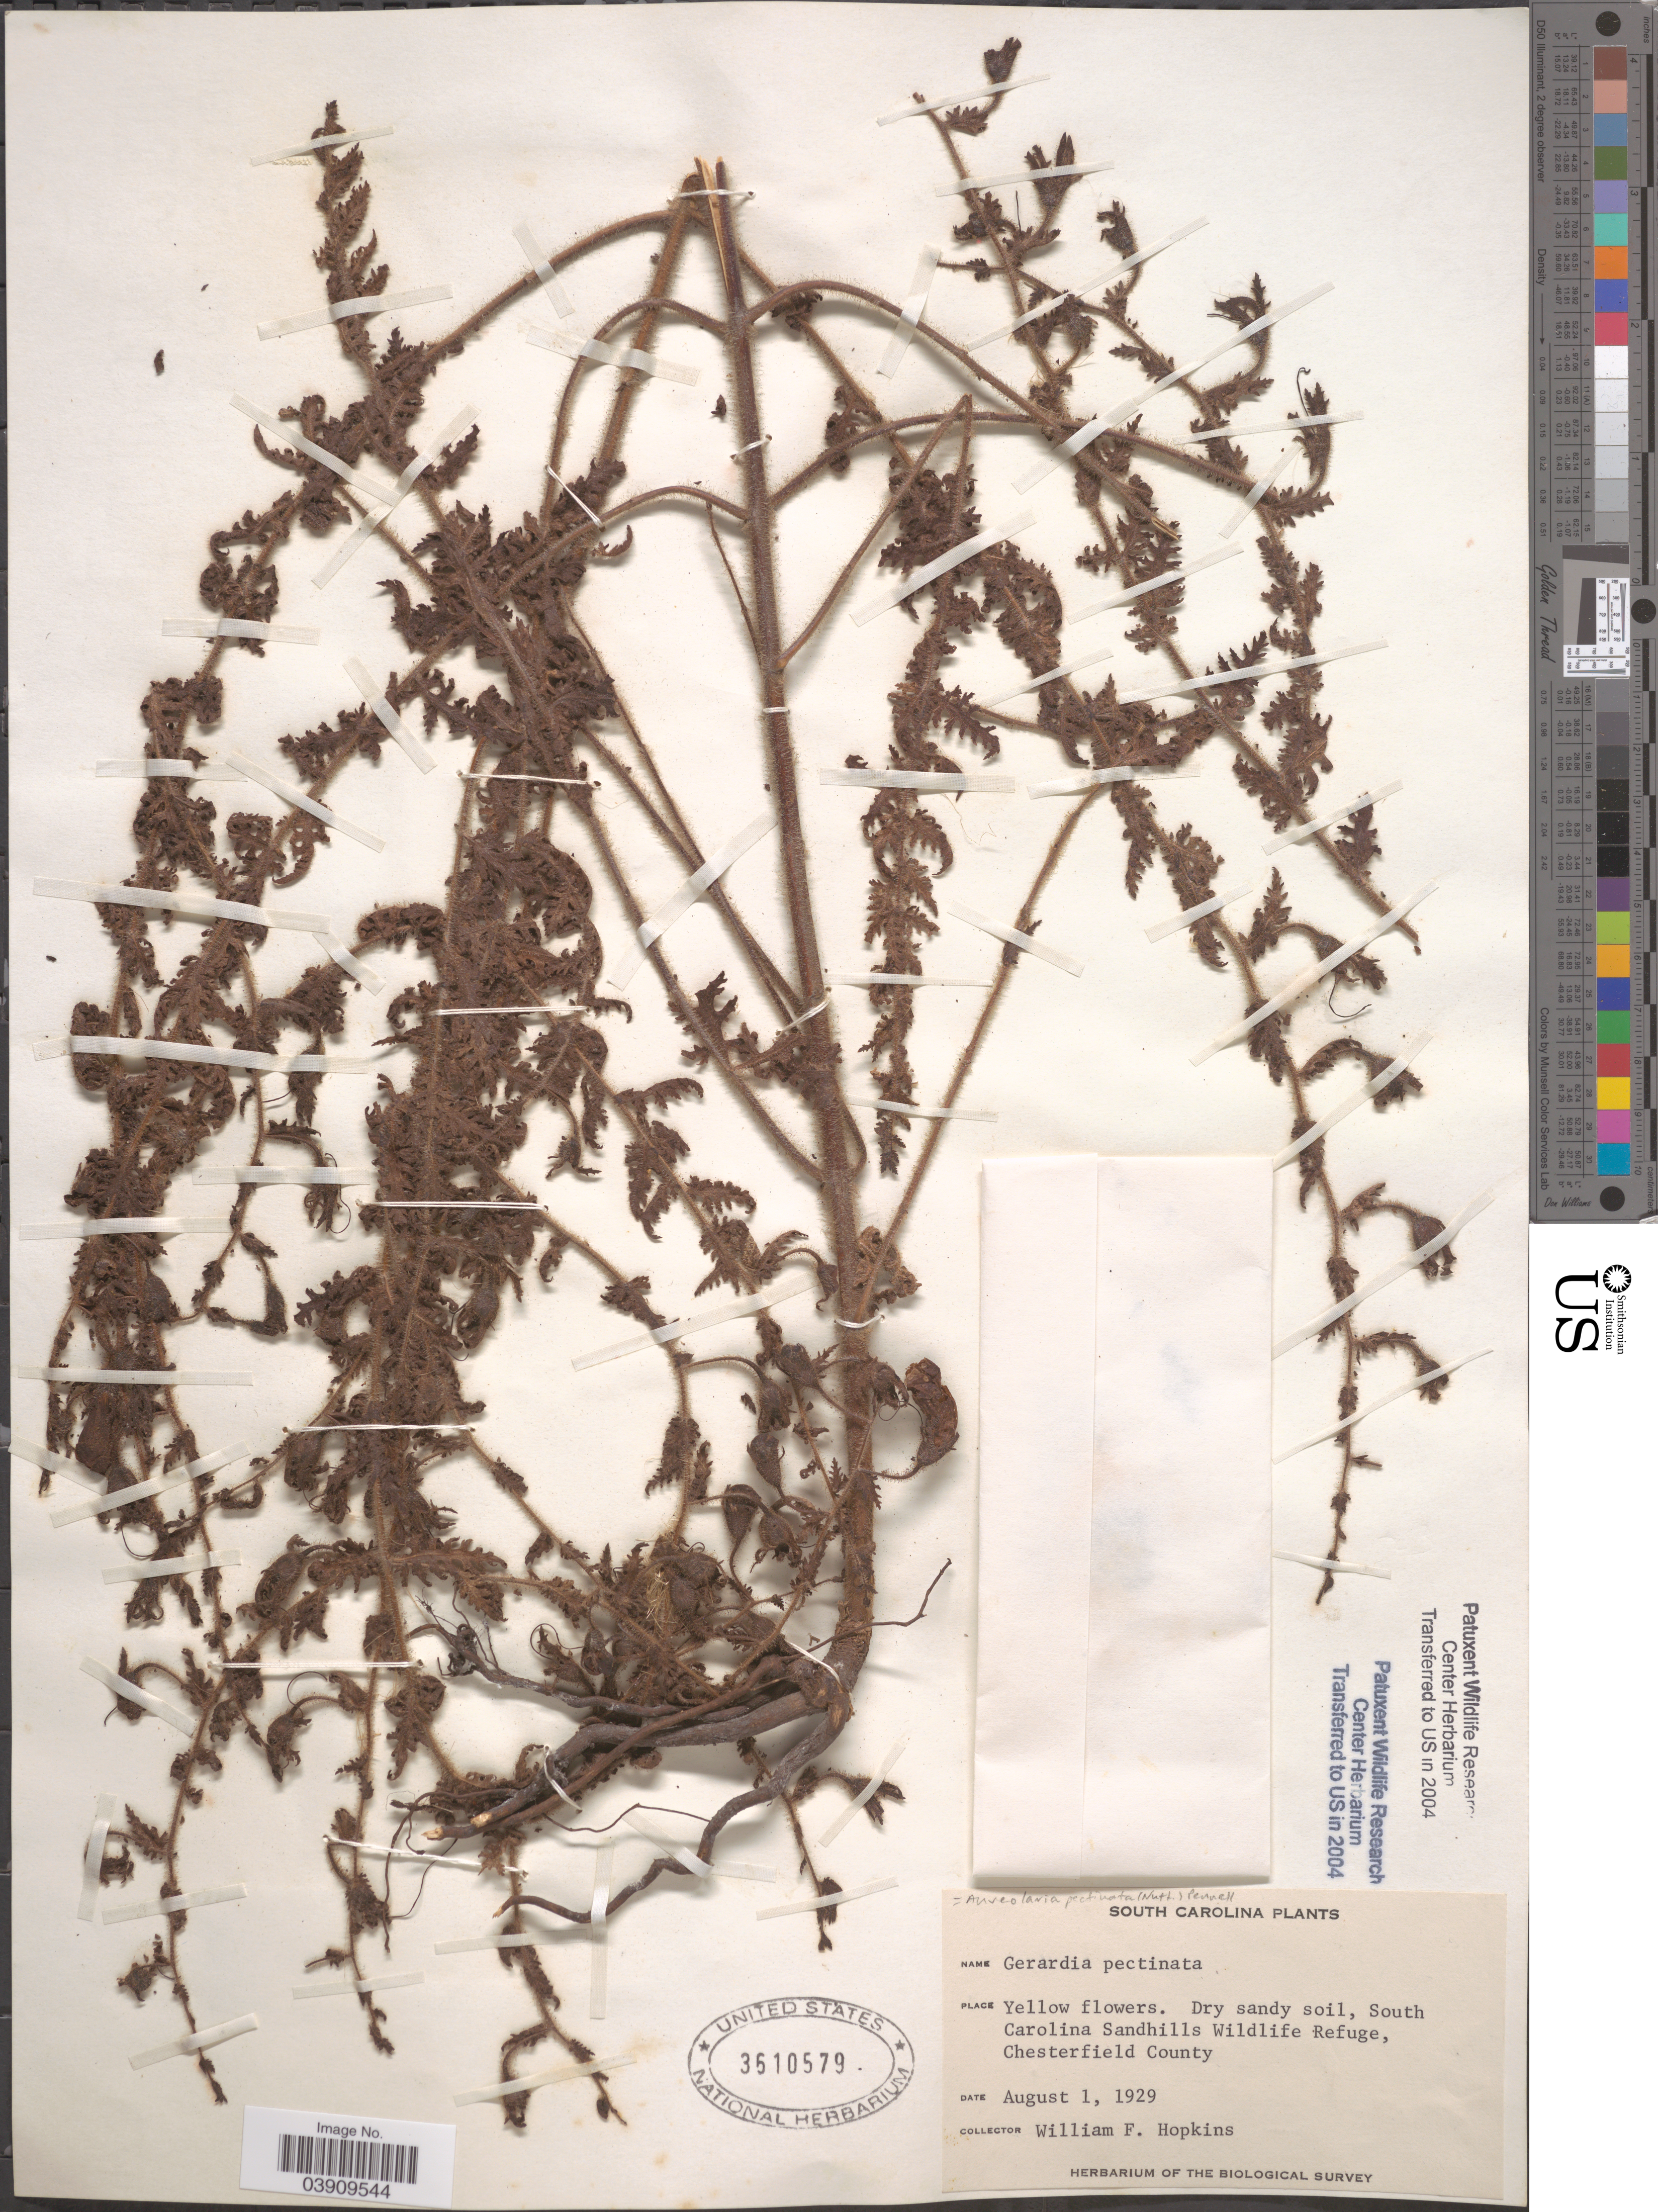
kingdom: Plantae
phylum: Tracheophyta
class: Magnoliopsida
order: Lamiales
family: Orobanchaceae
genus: Aureolaria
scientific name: Aureolaria pectinata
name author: (Nutt.) Pennell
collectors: W. Hopkins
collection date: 1929-08-01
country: United States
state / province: South Carolina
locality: South Carolina Sandhills Wildlife Refuge, Chesterfield County.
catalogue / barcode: US 3610579